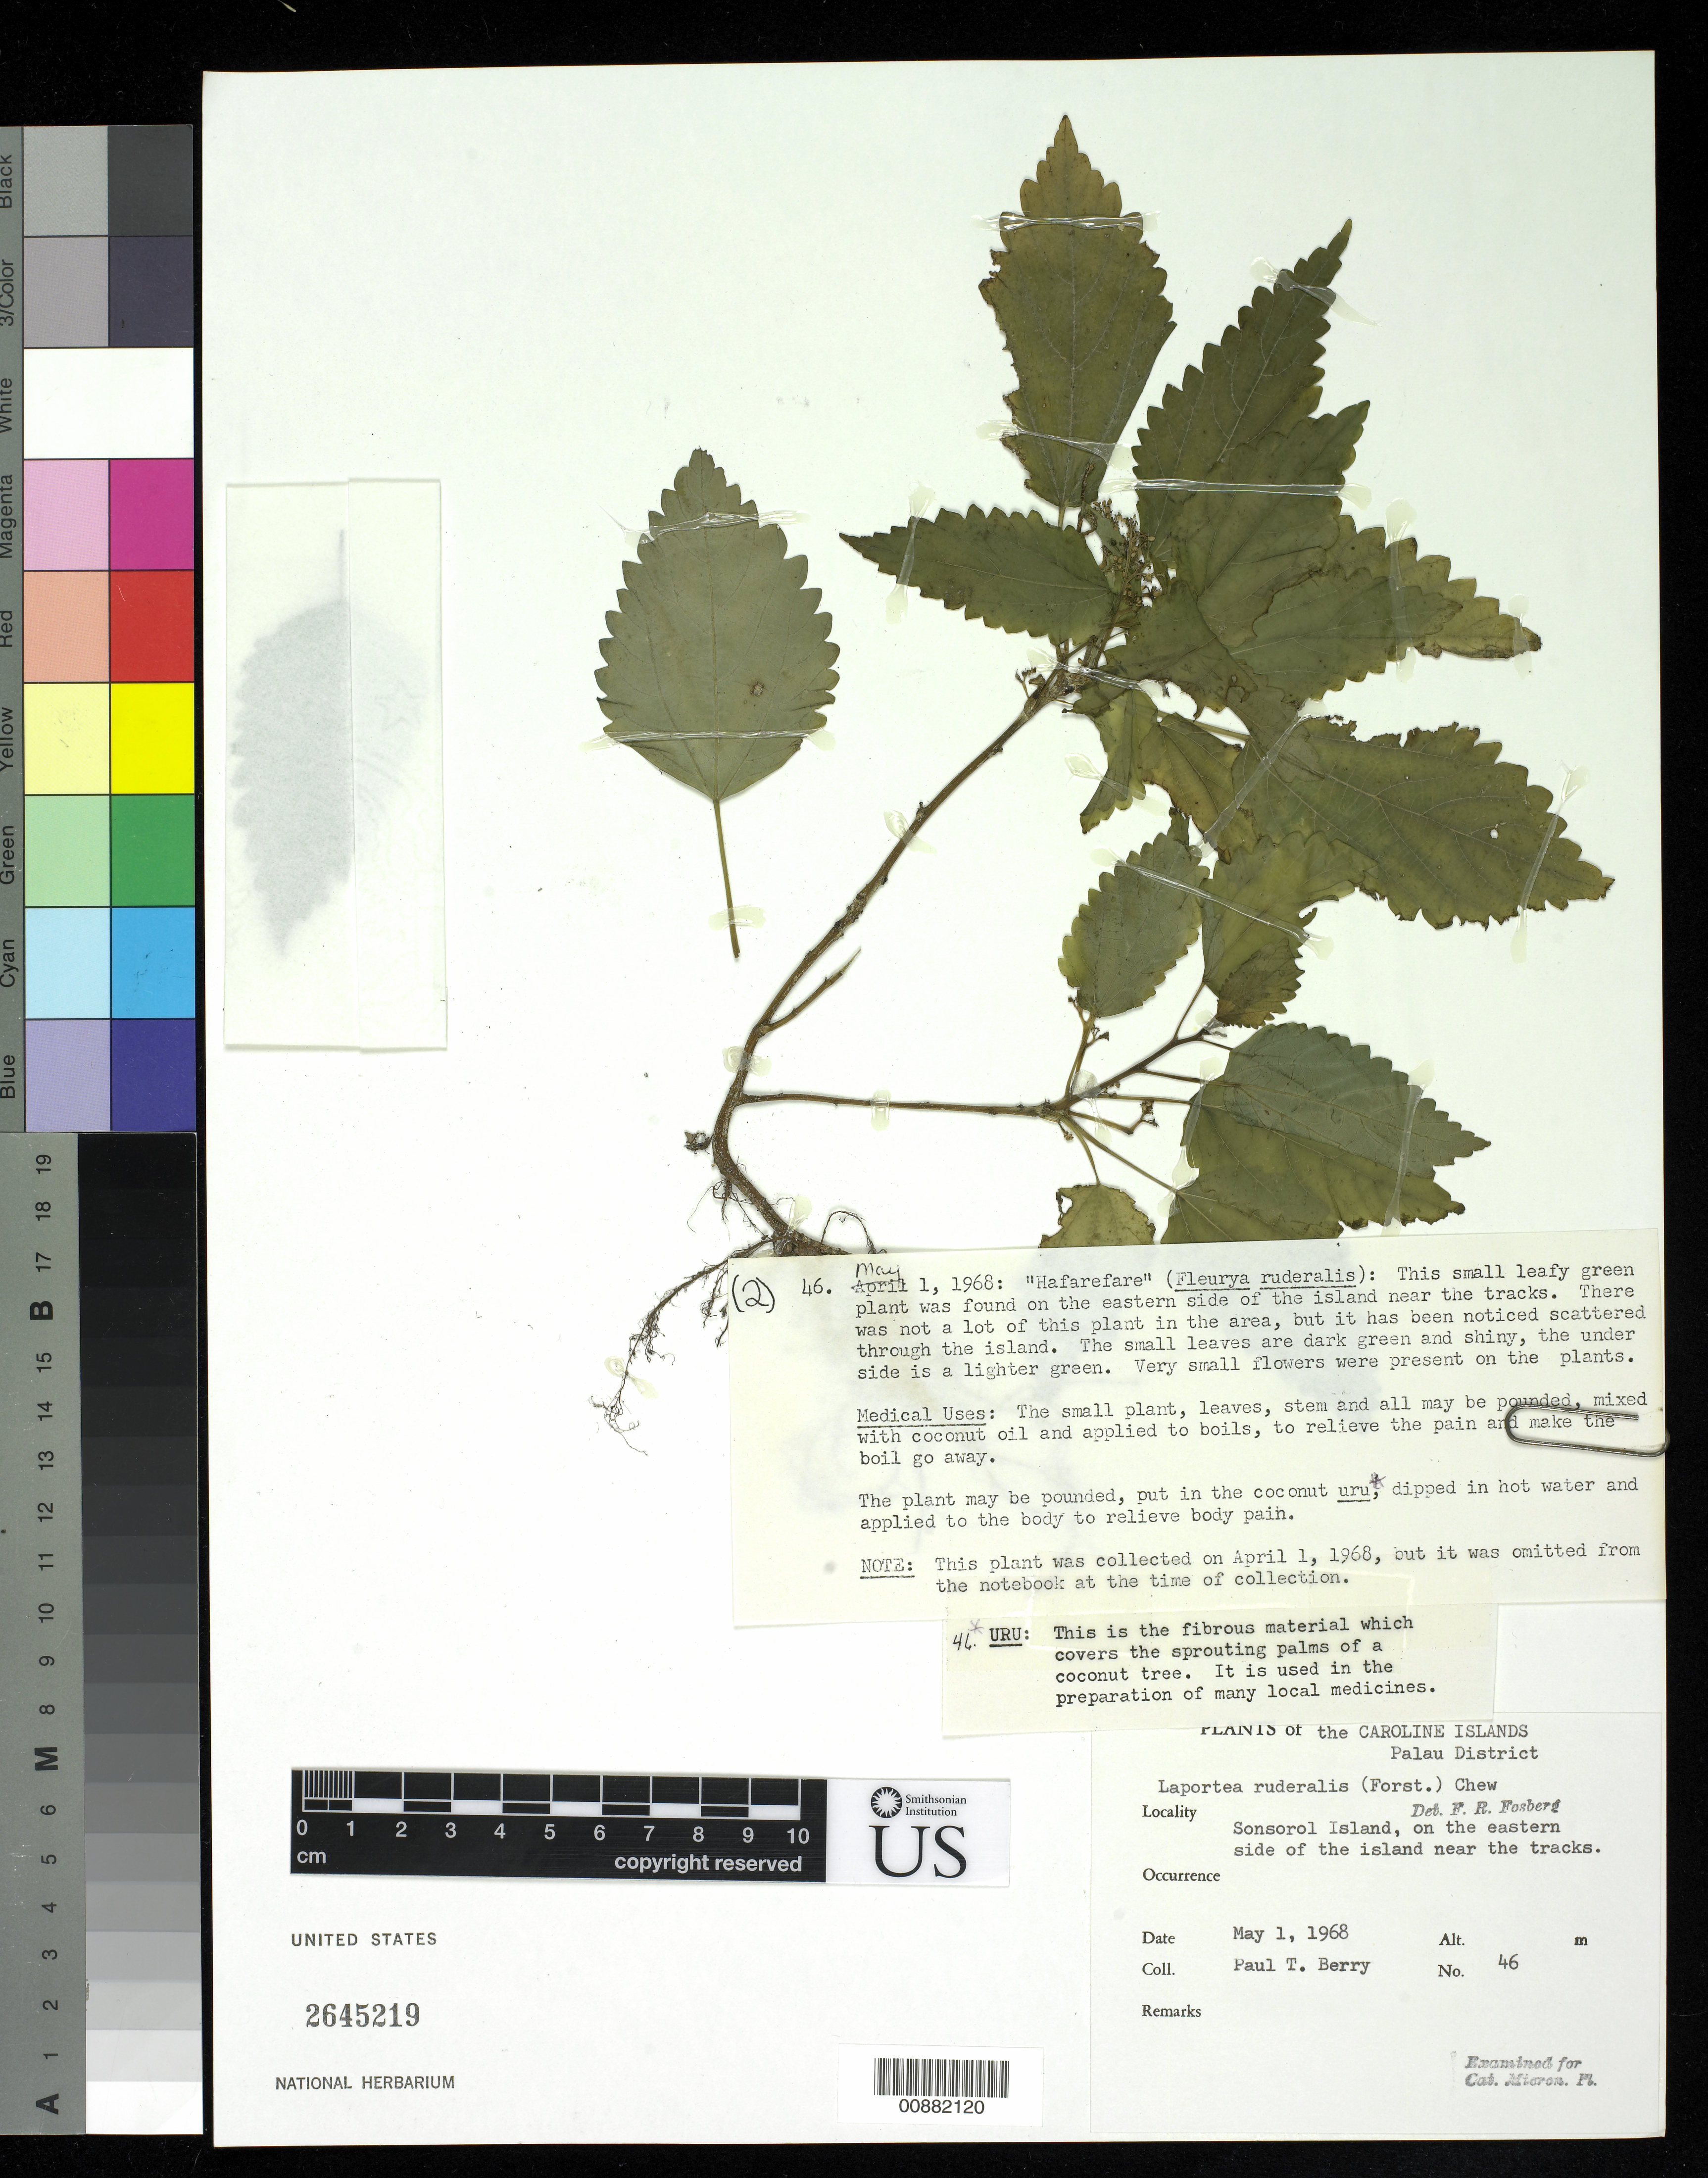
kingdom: Plantae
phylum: Tracheophyta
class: Magnoliopsida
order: Rosales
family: Urticaceae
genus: Laportea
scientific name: Laportea ruderalis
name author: (G. Forst.) Chew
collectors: P. T. Berry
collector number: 46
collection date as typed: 01 May 1968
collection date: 1968-05-01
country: Palau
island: Sonsoral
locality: Sonsorol Island, on the eastern side of the island near the tracks.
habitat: there was not a lot of the plant in the area, but it has been noticed scattered through the island.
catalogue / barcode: US 2645219